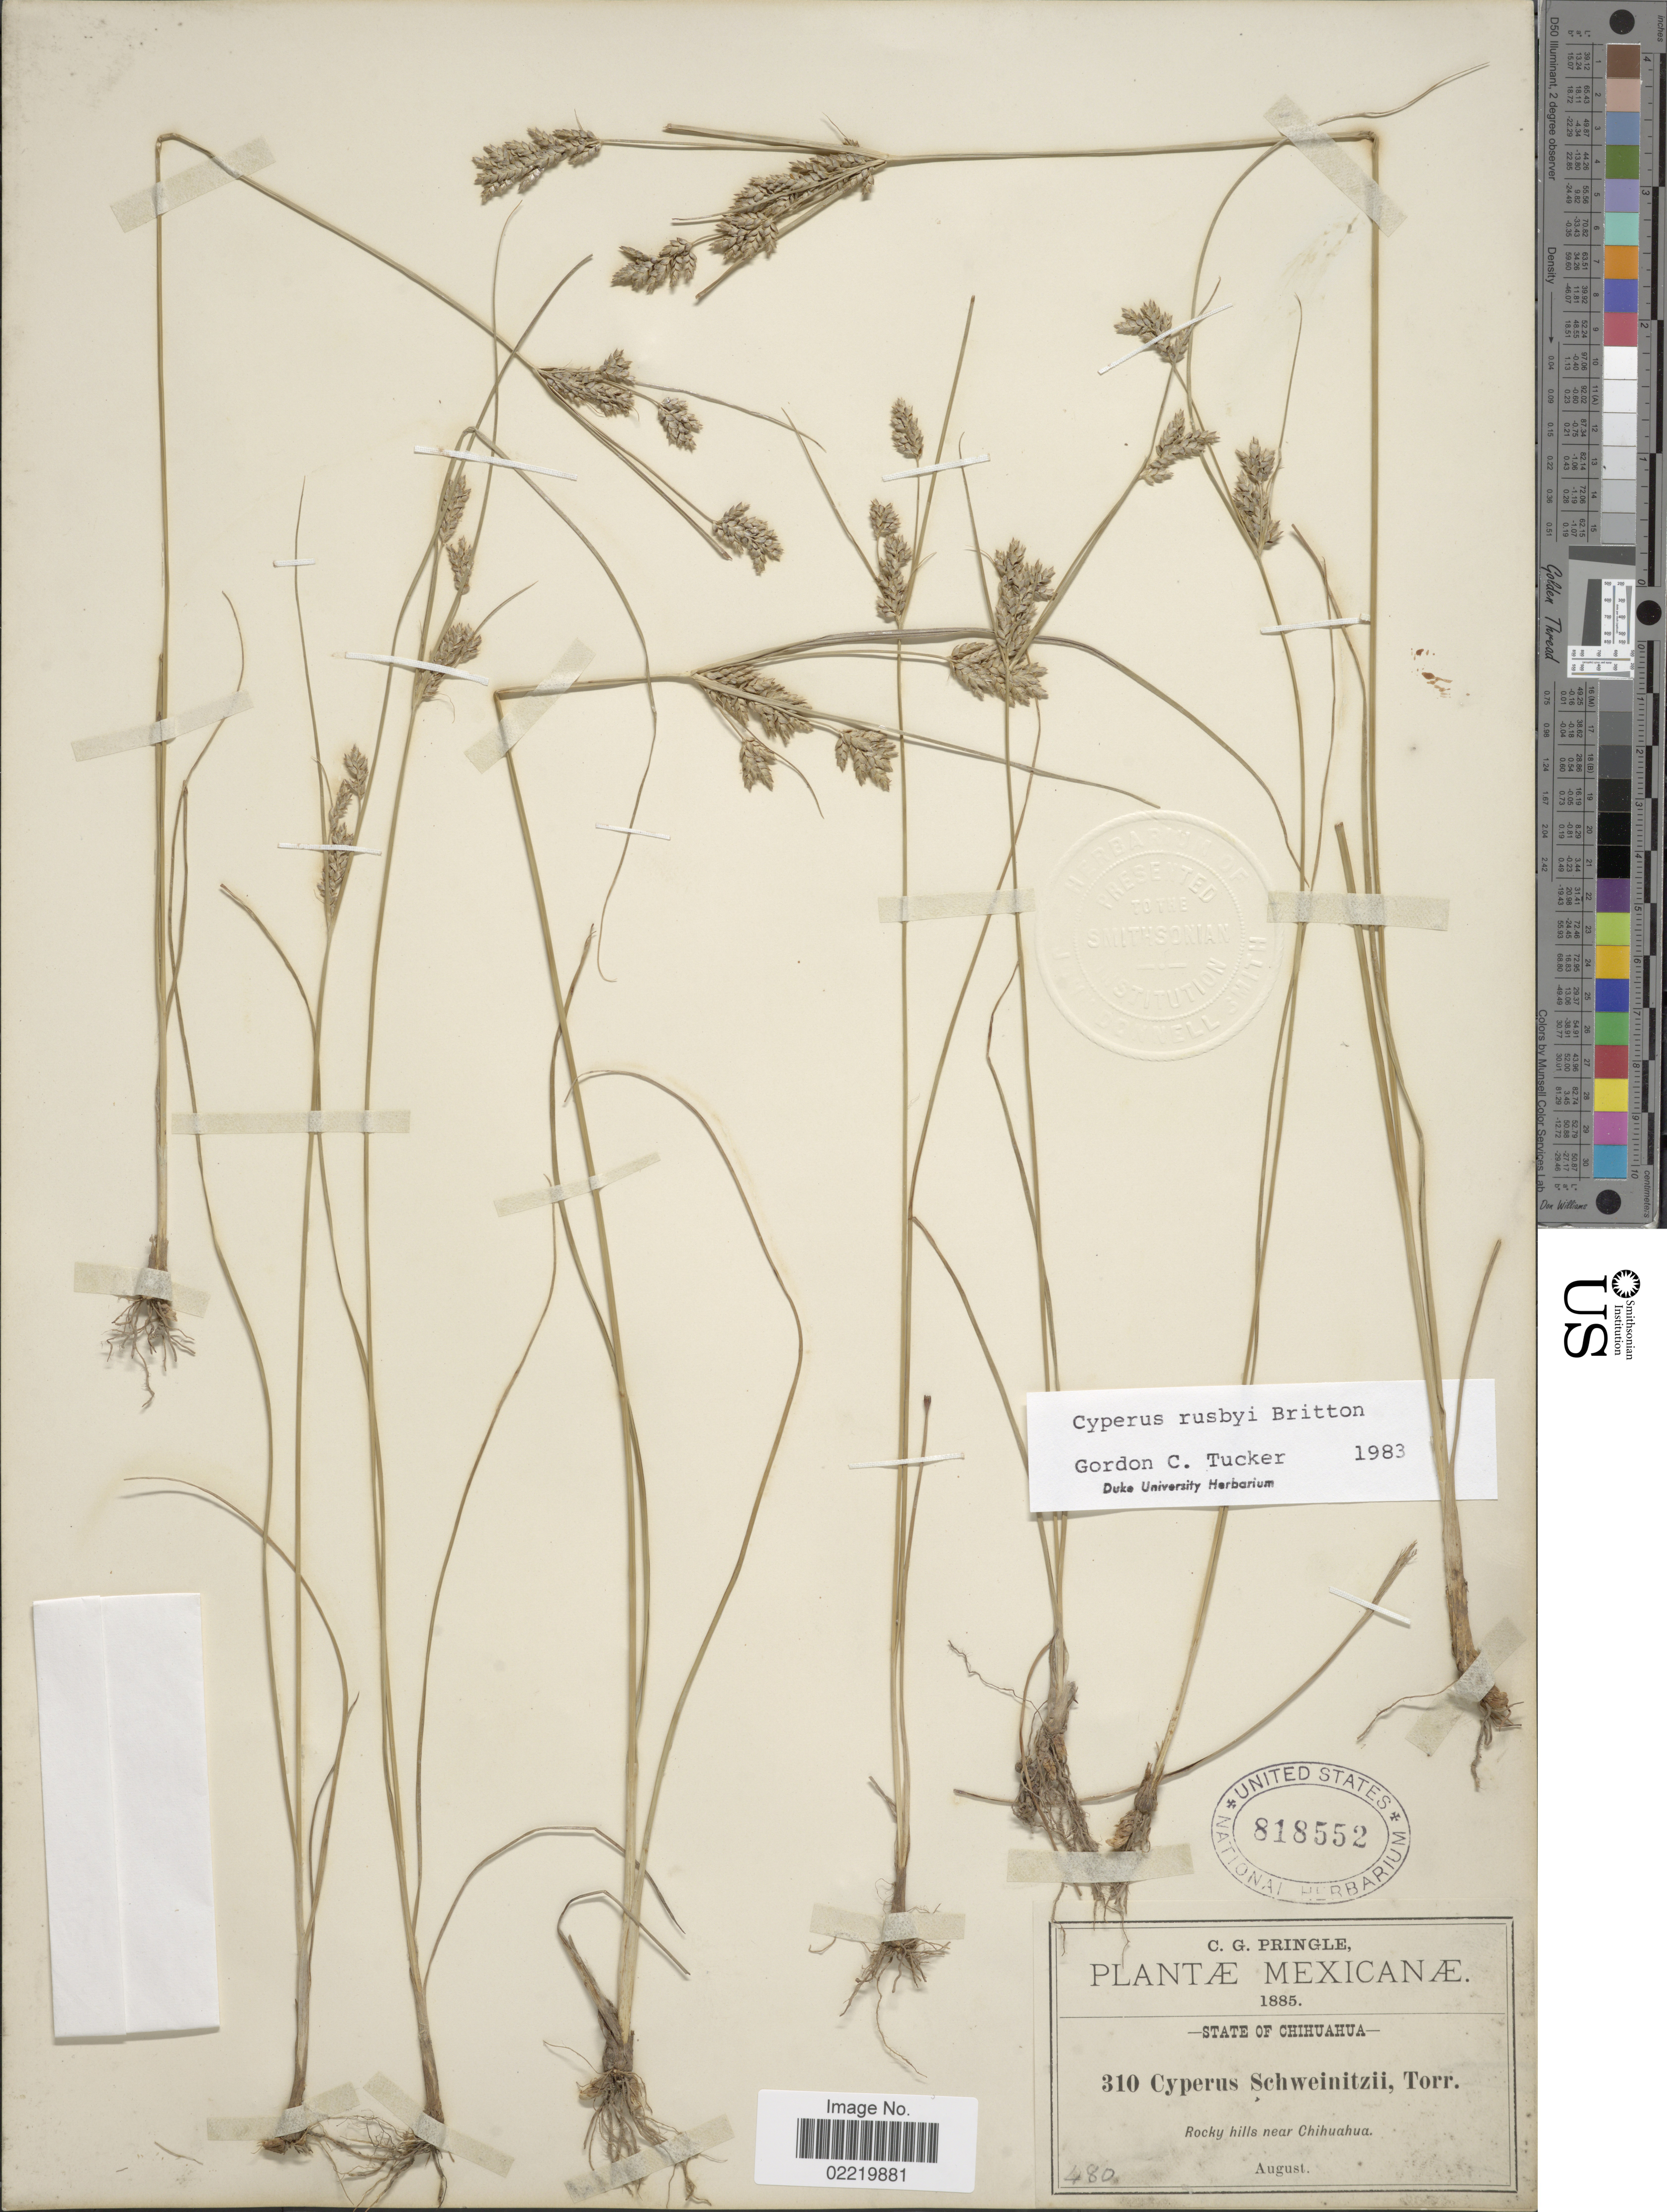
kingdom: Plantae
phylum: Tracheophyta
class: Liliopsida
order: Poales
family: Cyperaceae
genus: Cyperus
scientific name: Cyperus sphaerolepis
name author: Boeckeler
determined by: Strong, Mark T., (BOT), Smithsonian Institution - National Museum of Natural History (UNITED STATES)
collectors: C. G. Pringle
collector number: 310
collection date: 1885-08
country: Mexico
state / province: Chihuahua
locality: Rocky hills near Chihuahua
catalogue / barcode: US 818552